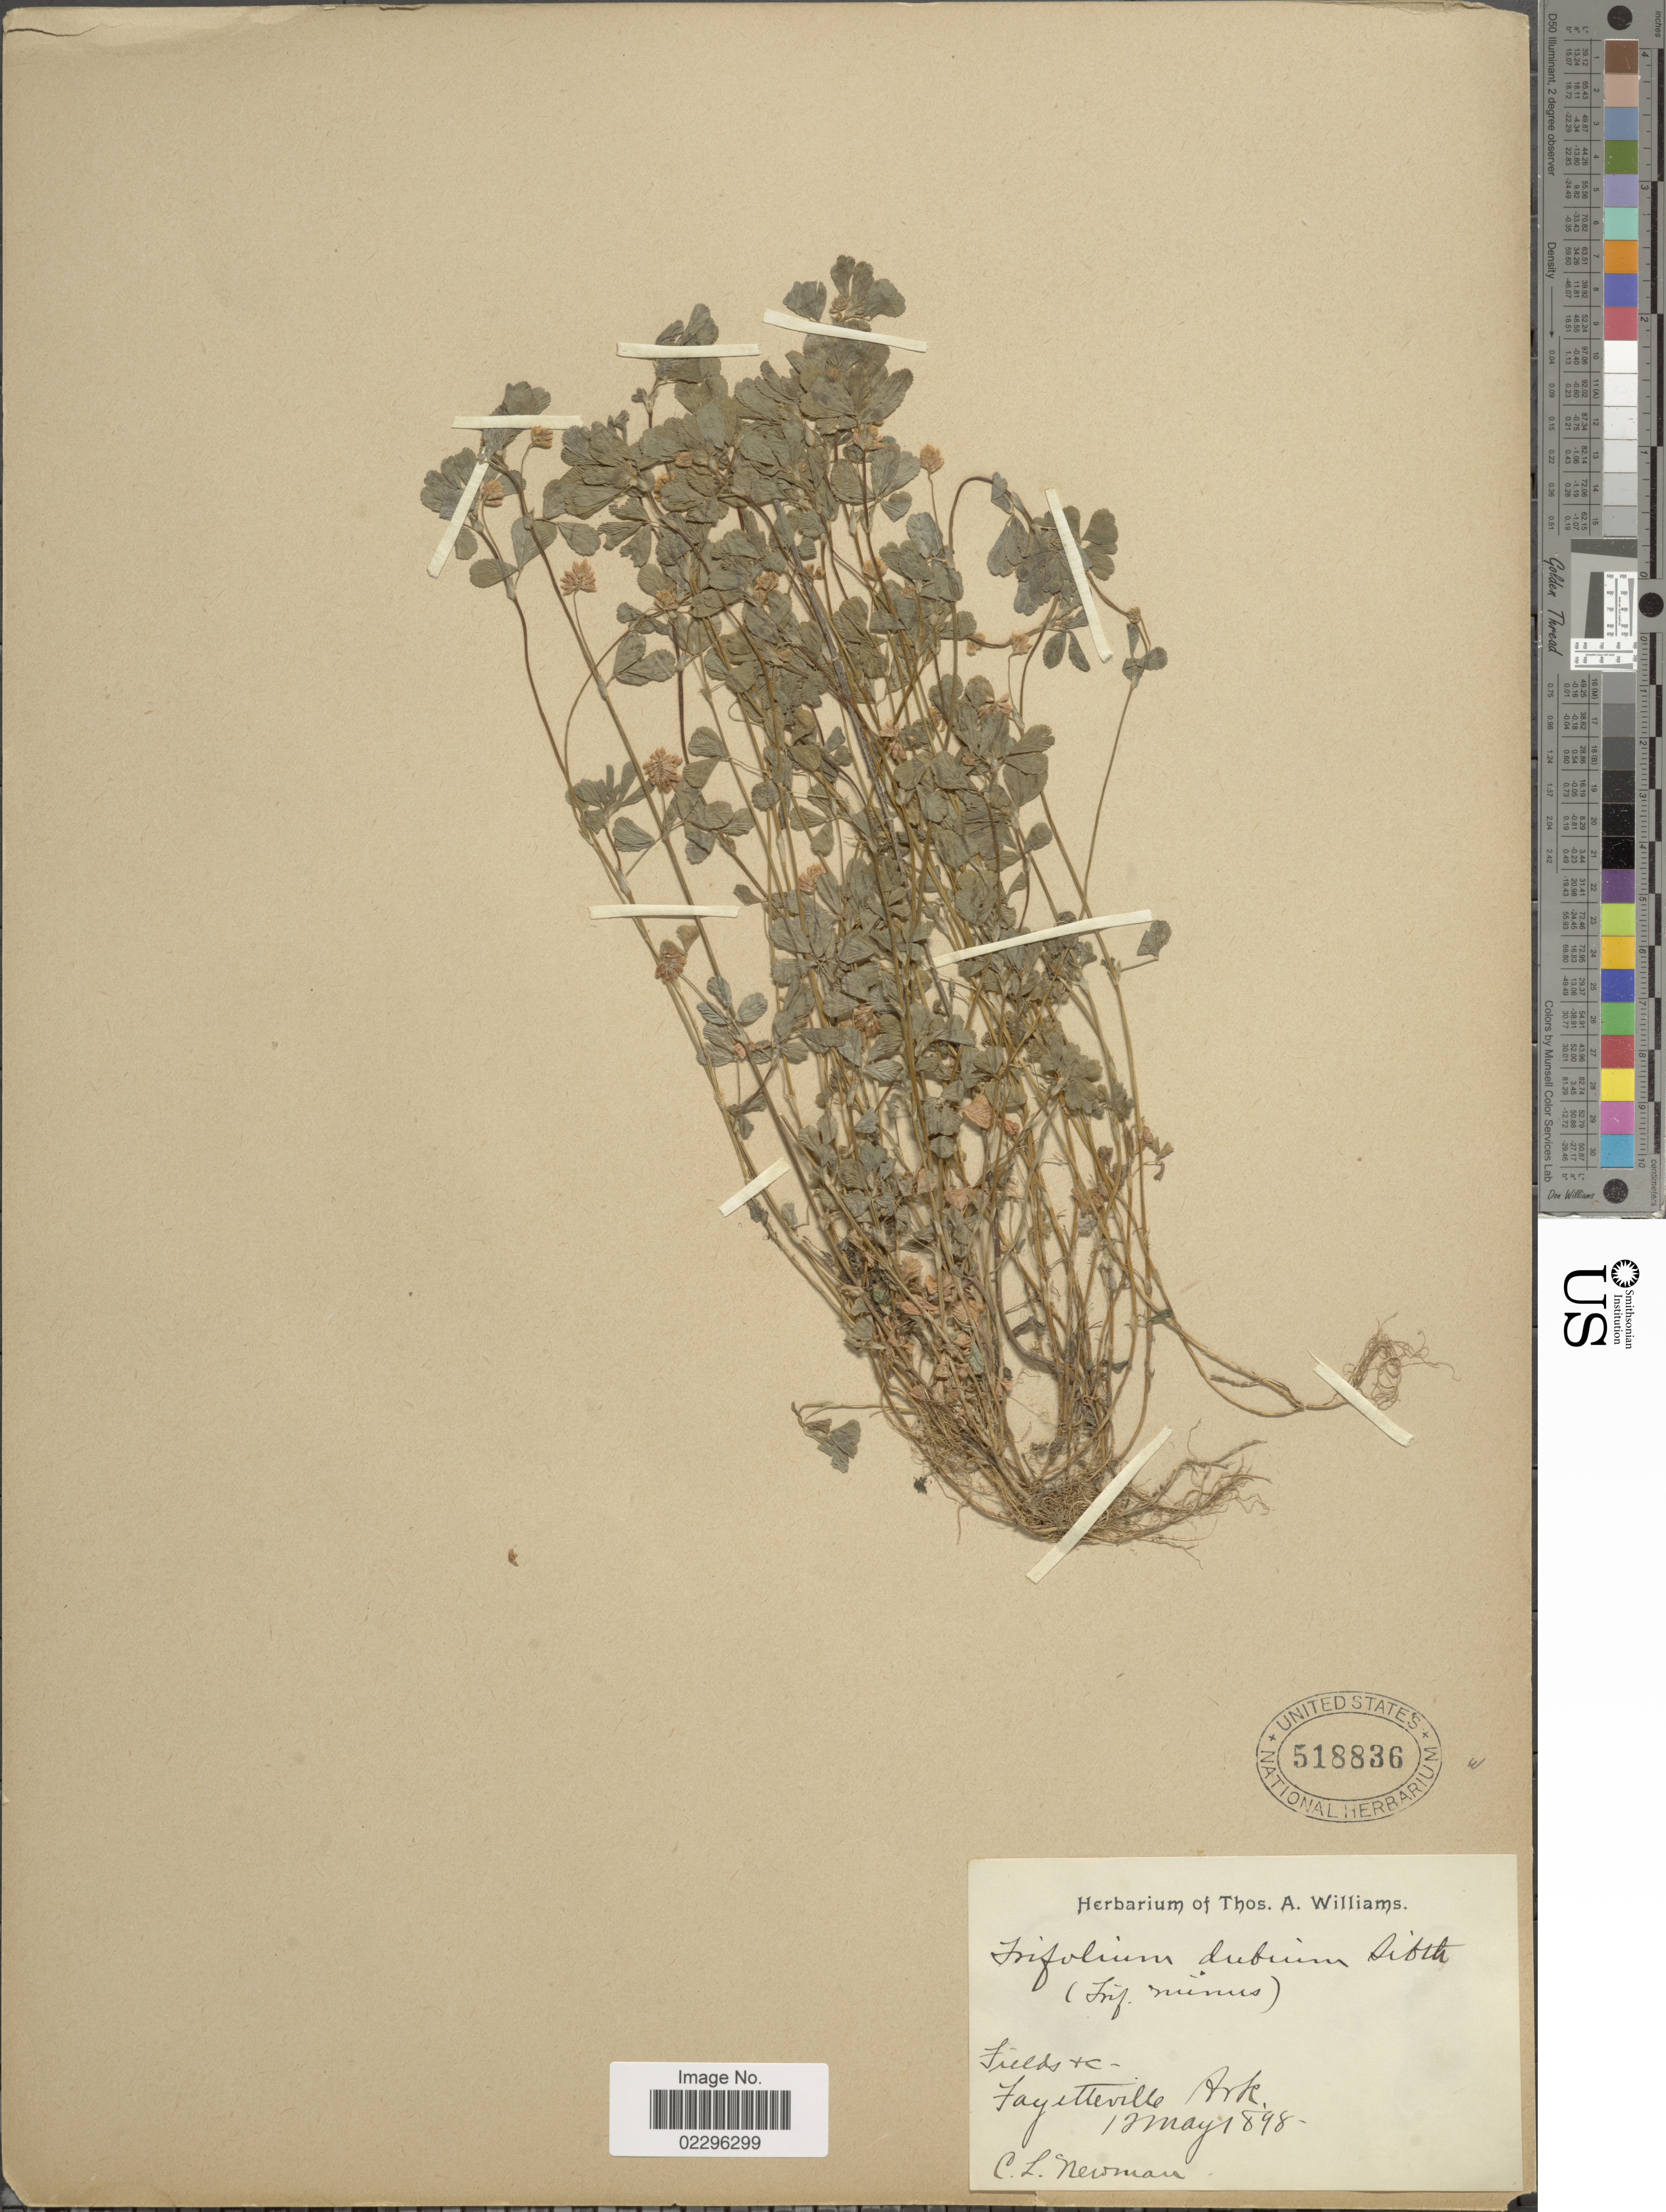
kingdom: Plantae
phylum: Tracheophyta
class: Magnoliopsida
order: Fabales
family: Fabaceae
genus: Trifolium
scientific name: Trifolium dubium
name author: Sibth.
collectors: C. Newman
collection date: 1898-05-17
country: United States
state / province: Arkansas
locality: Fayetteville, Ark.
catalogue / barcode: US 518836